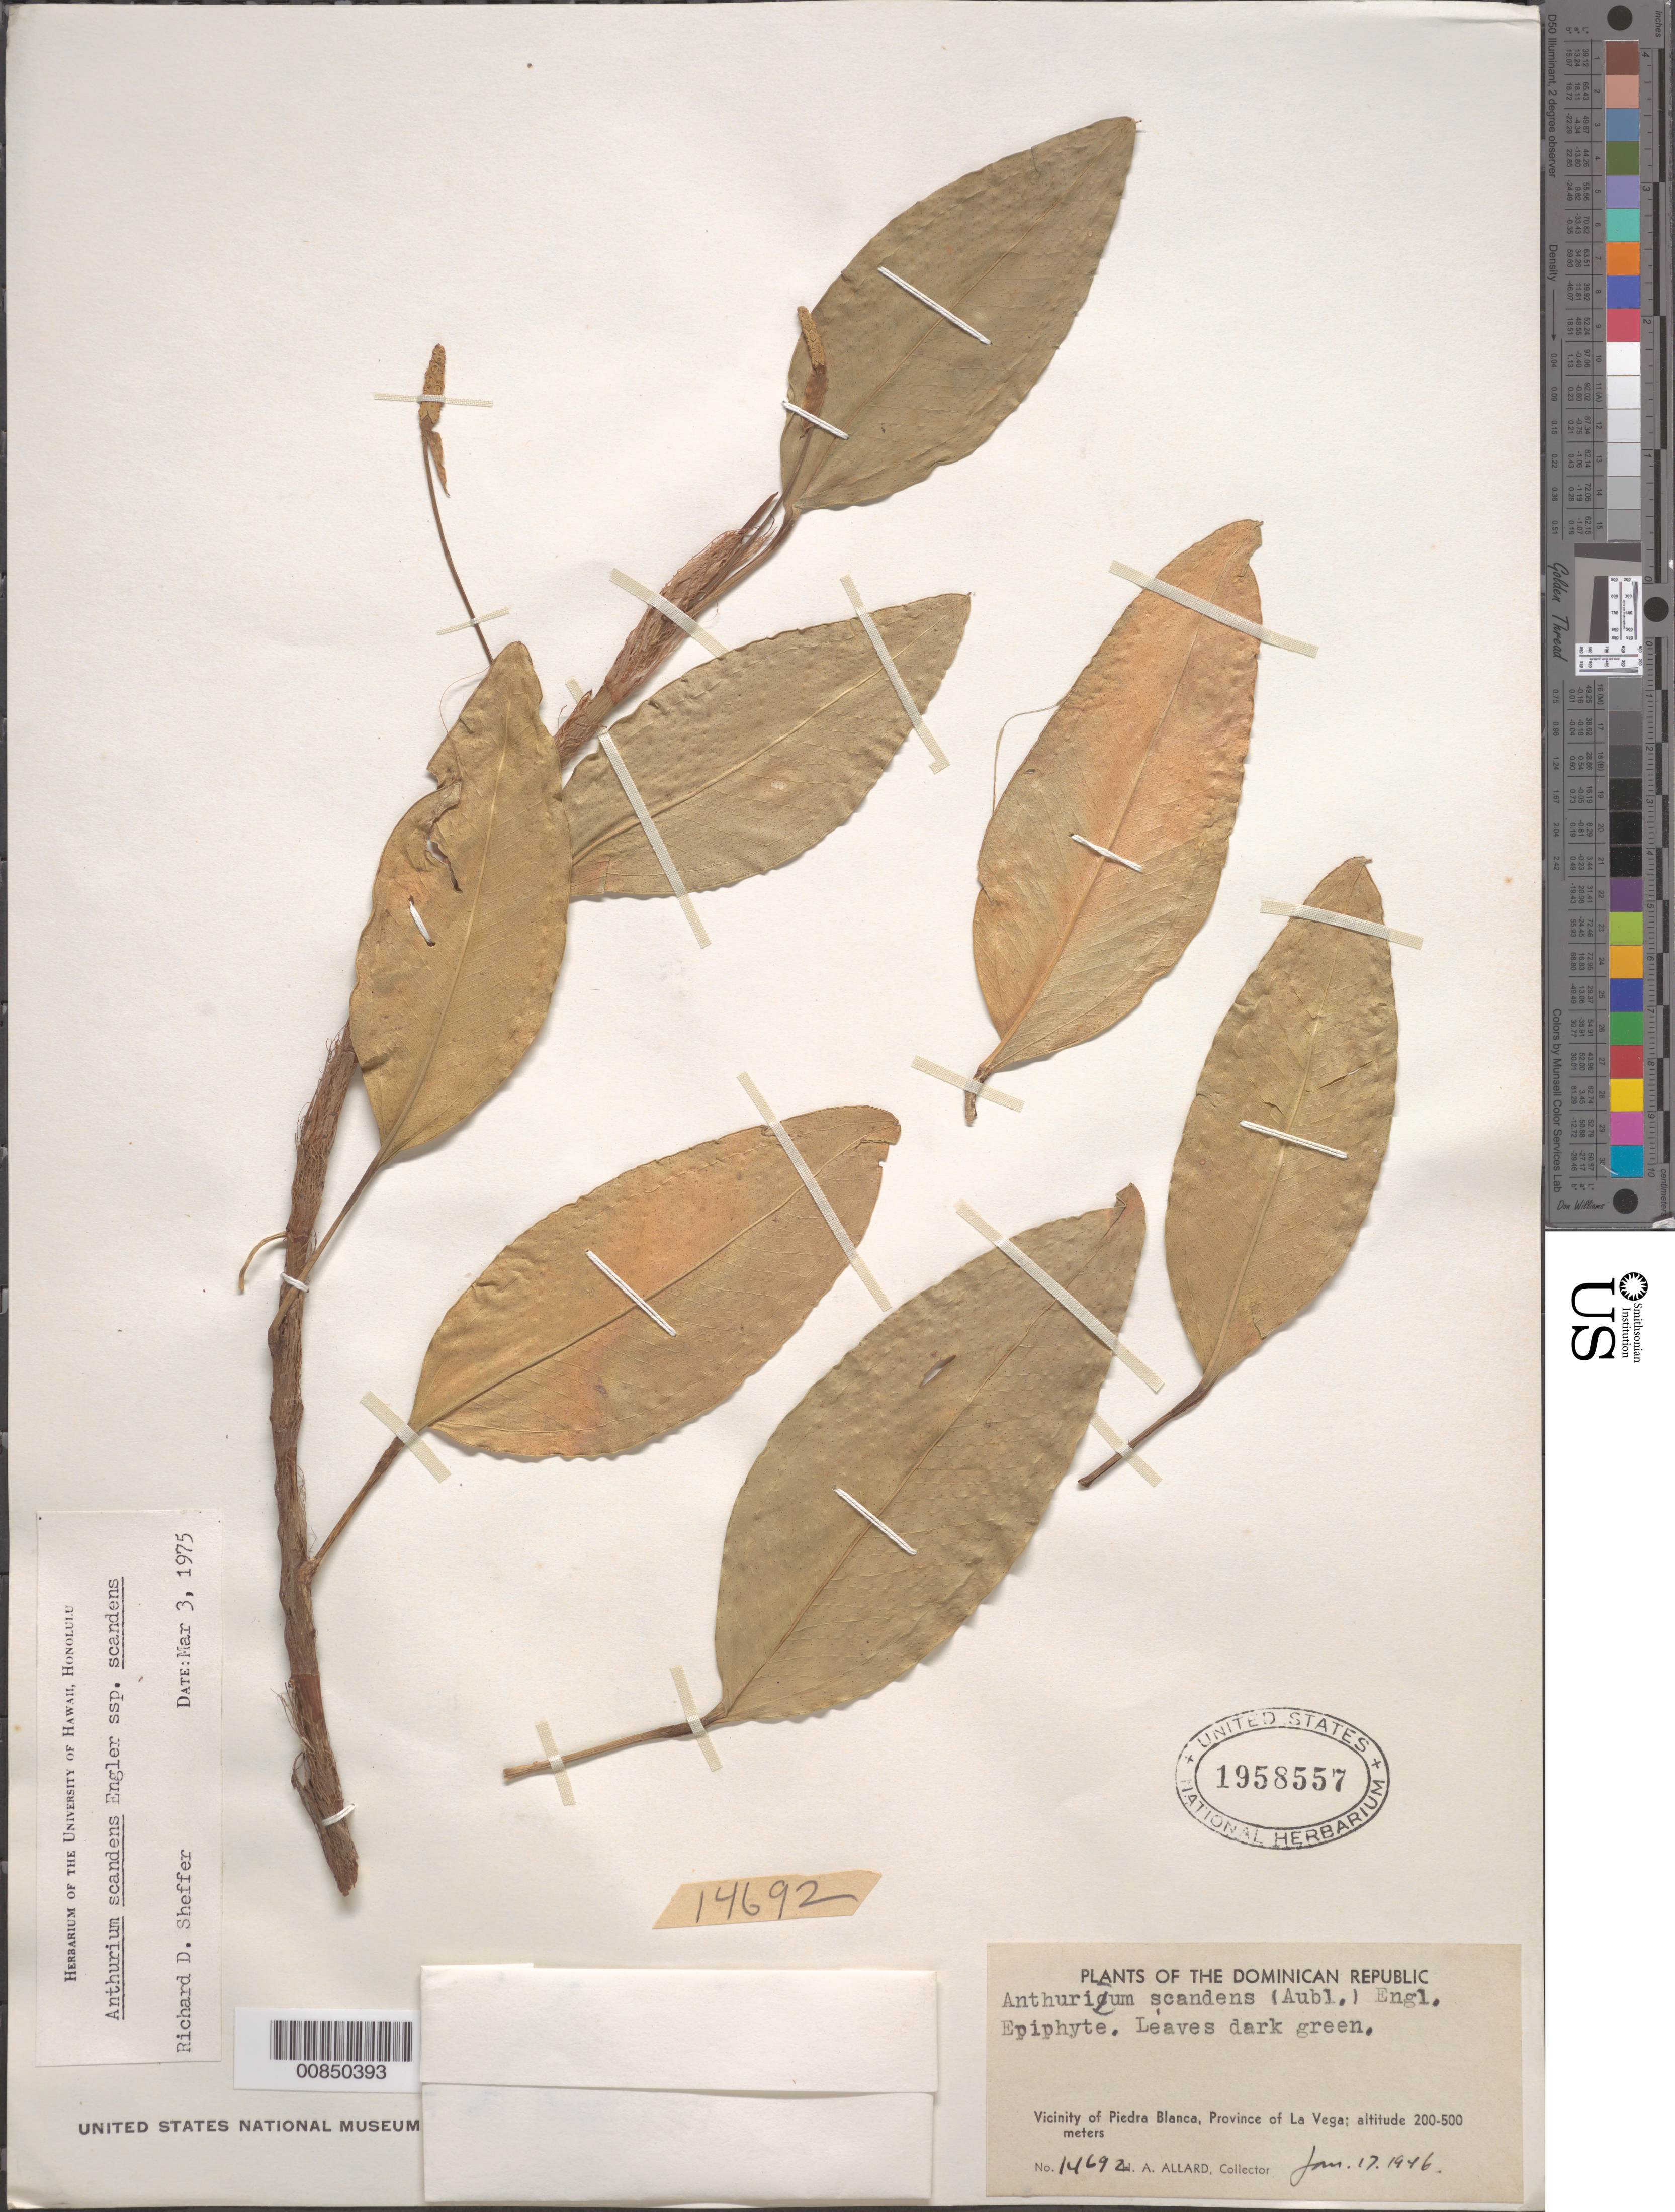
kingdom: Plantae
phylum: Tracheophyta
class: Liliopsida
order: Alismatales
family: Araceae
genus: Anthurium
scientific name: Anthurium scandens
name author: (Aubl.) Engl.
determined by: Sheffer, R. D.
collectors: H. A. Allard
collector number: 14692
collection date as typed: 17 Jan 1946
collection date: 1946-01-17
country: Dominican Republic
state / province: La Vega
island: Hispaniola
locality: Vicinity of Piedra Blanca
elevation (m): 200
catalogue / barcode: US 1958557